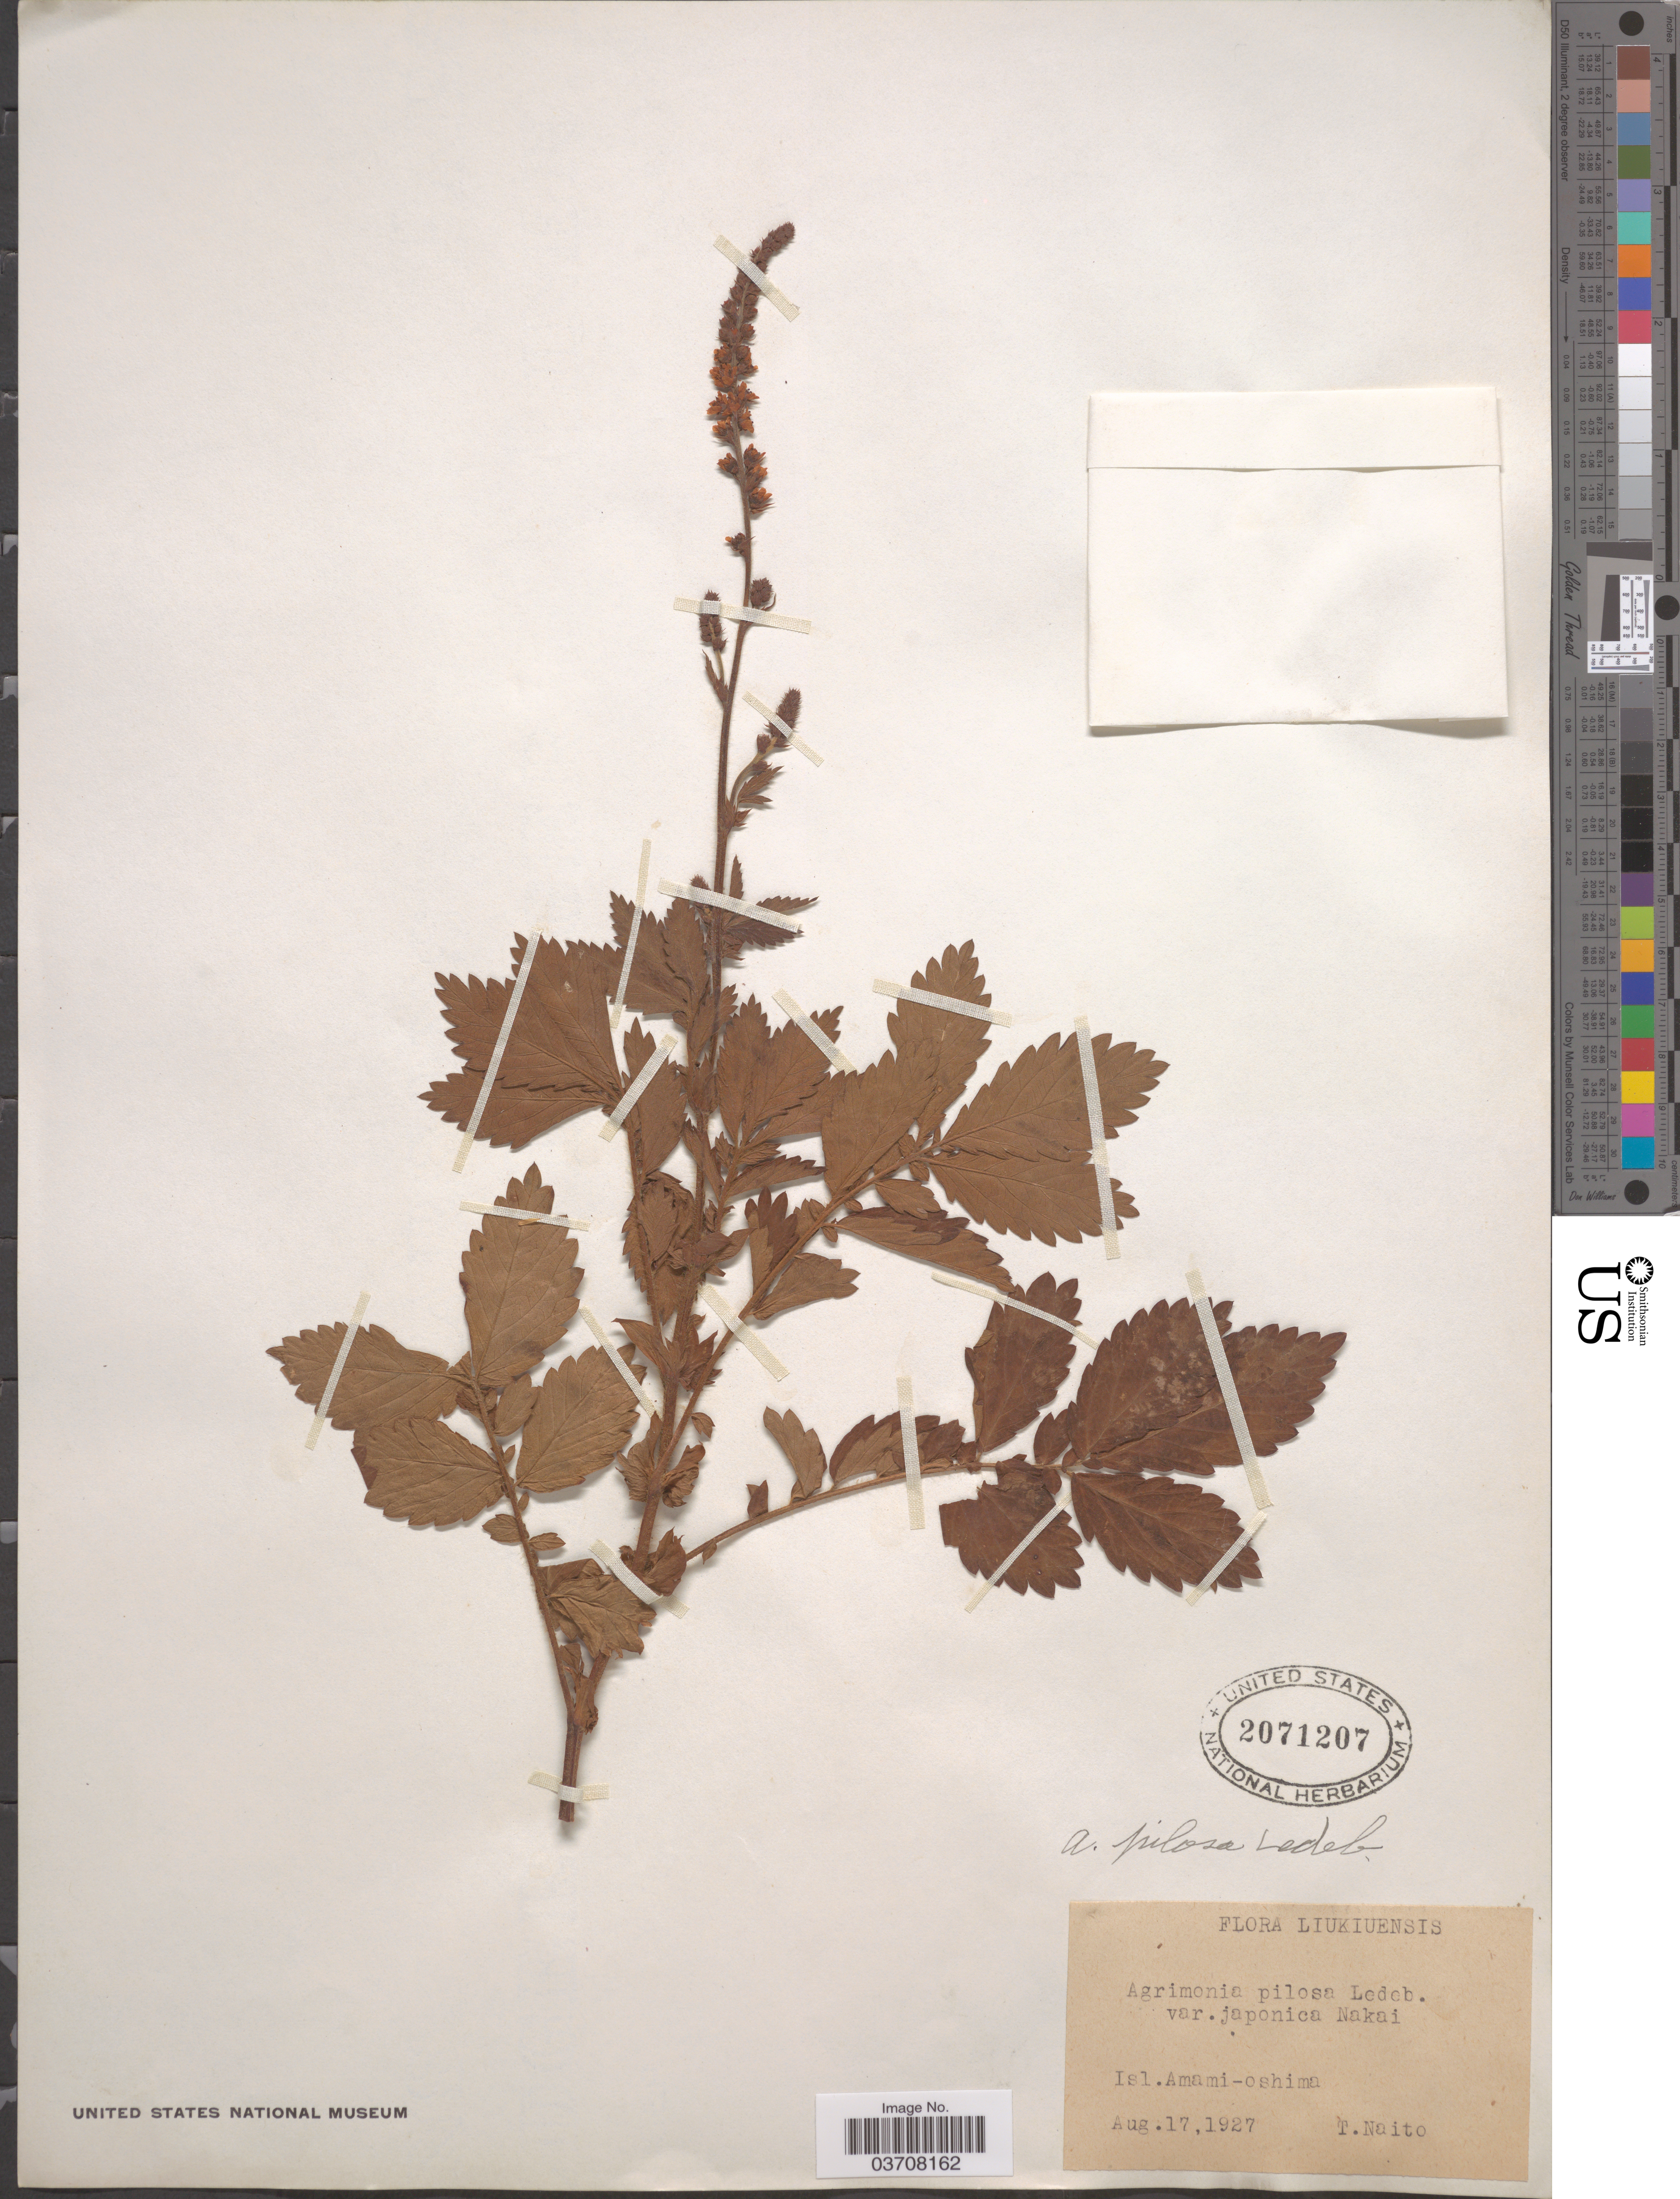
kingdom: Plantae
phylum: Tracheophyta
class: Magnoliopsida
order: Rosales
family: Rosaceae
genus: Agrimonia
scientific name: Agrimonia pilosa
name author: Ledeb.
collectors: T. Naito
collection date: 1927-08-17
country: Japan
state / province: Okinawa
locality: Liukiuensis. Isl. Amami-oshima.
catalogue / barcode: US 2071207